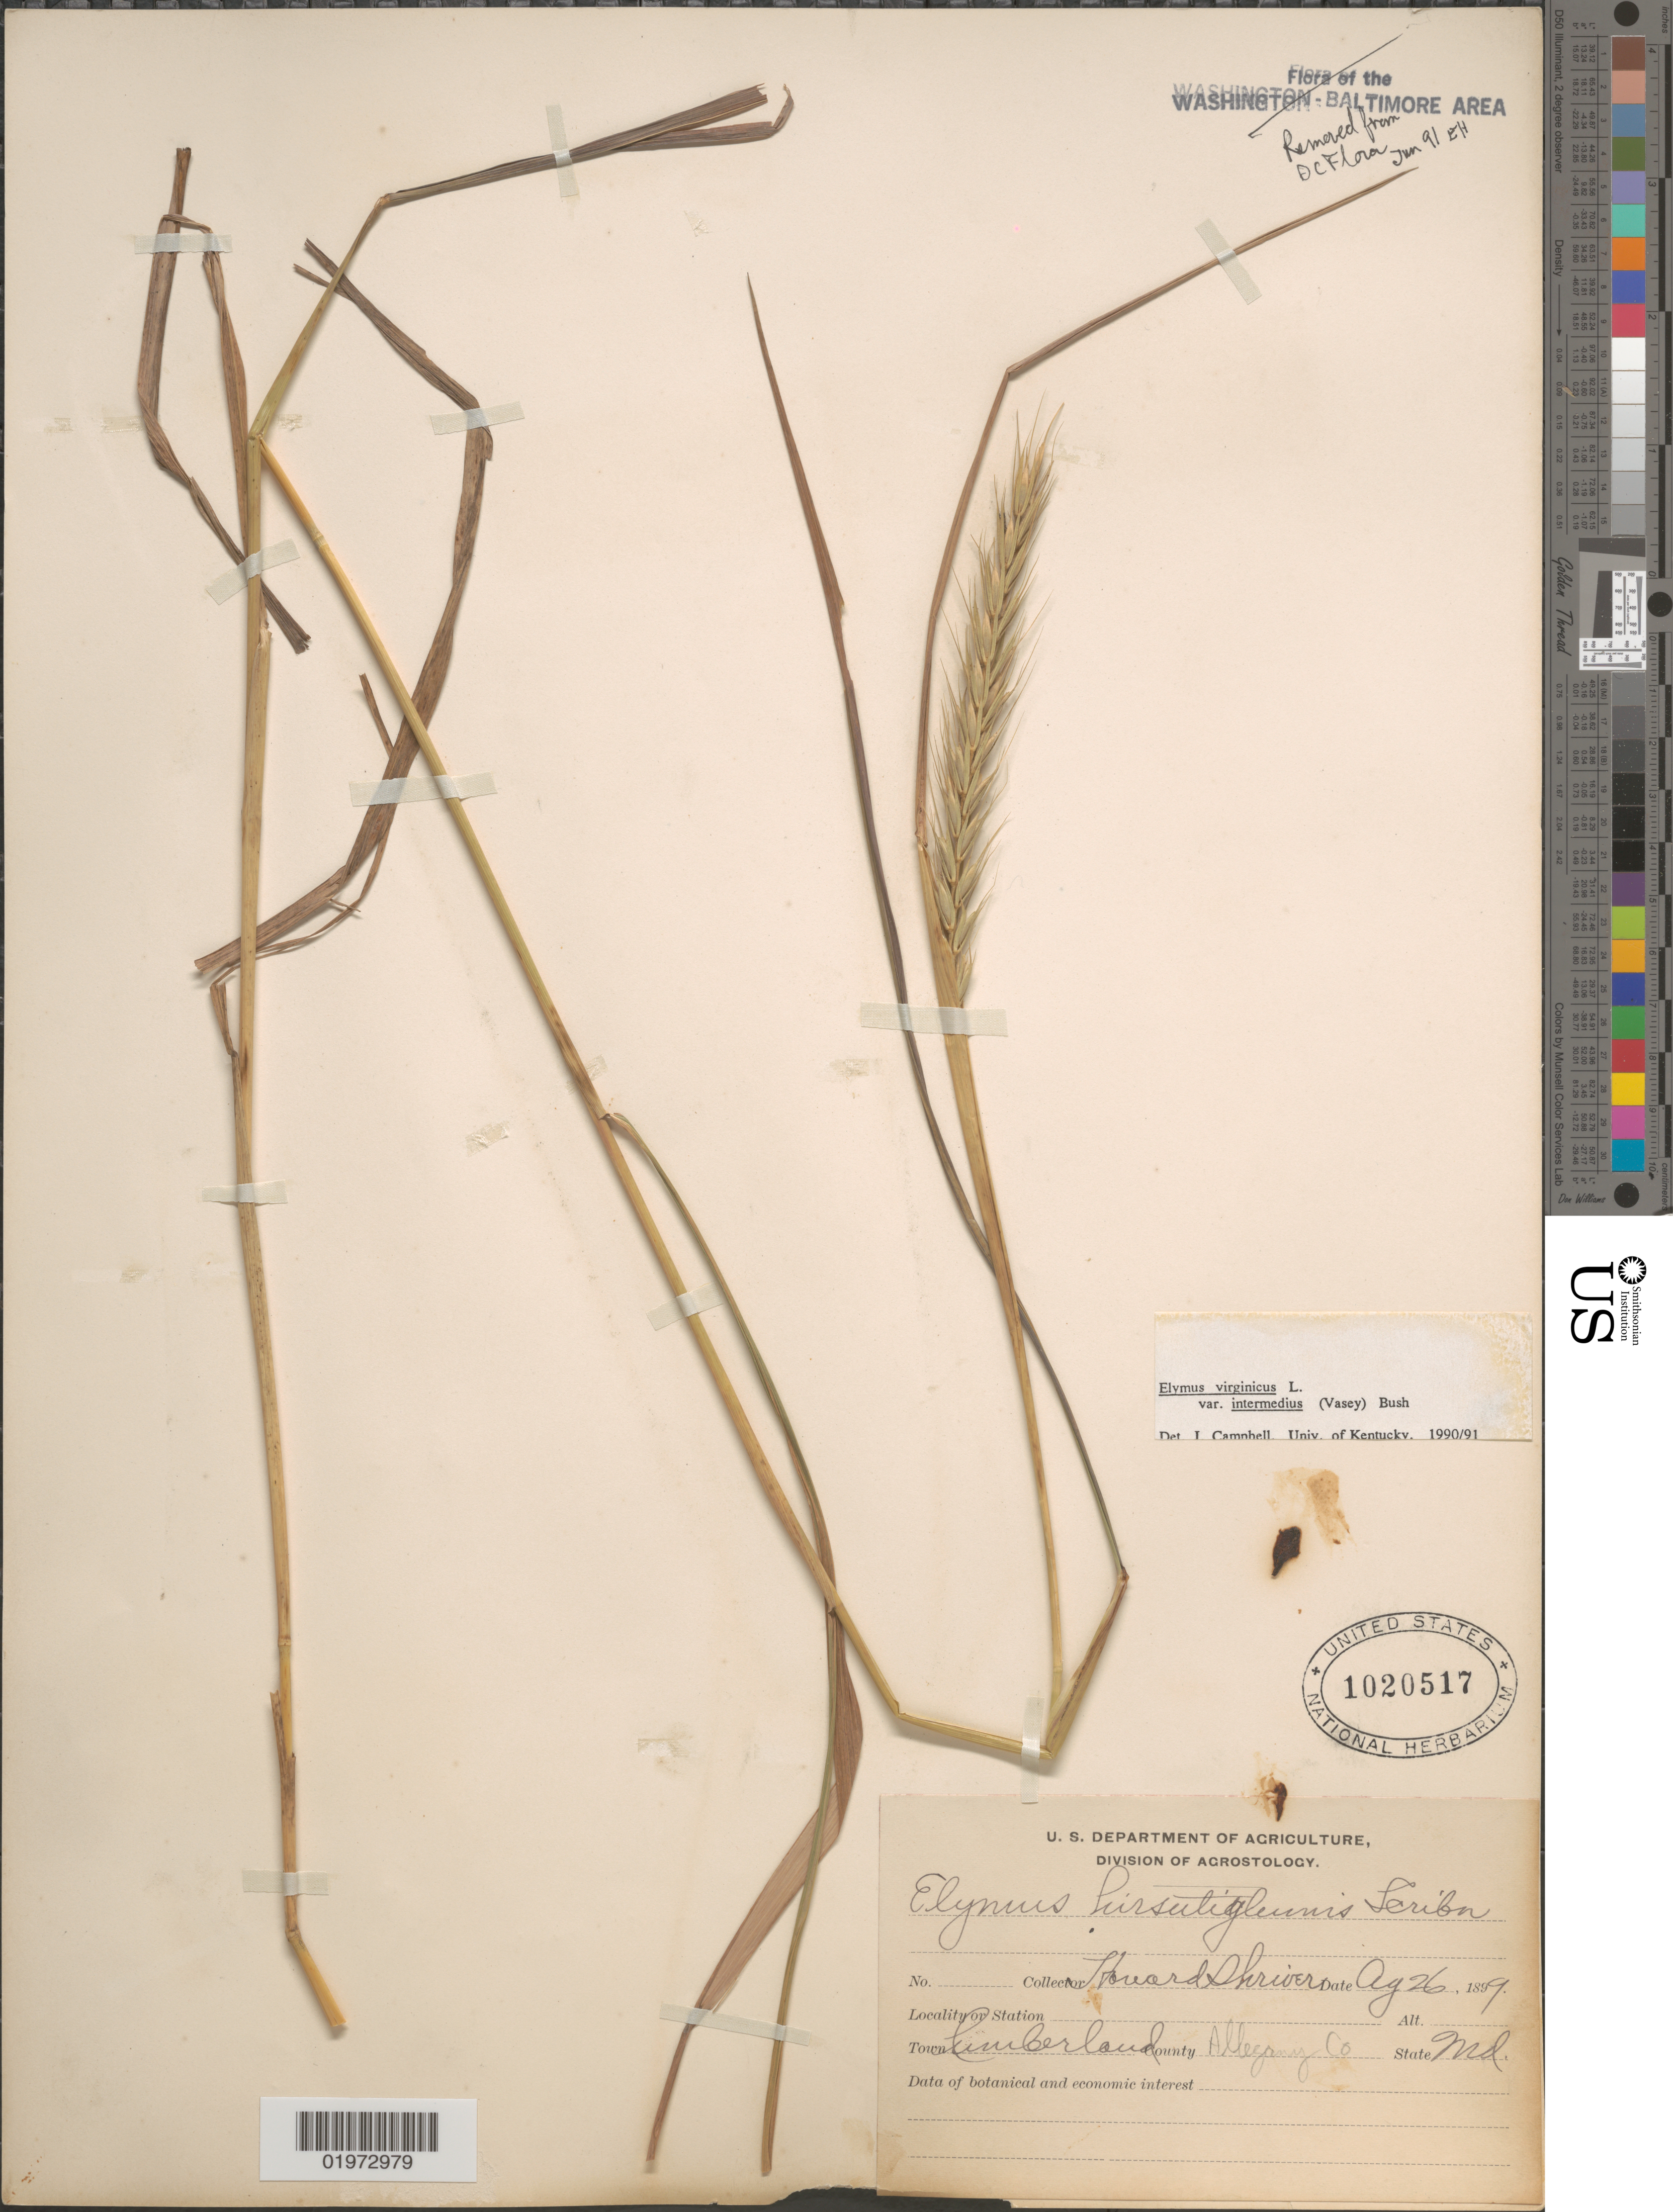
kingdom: Plantae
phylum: Tracheophyta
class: Liliopsida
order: Poales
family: Poaceae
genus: Elymus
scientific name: Elymus virginicus var. intermedius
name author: L.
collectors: H. Shriver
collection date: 1899-08-26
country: United States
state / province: Maryland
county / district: Allegany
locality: Town Cumberland. County Allegany Co.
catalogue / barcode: US 1020517